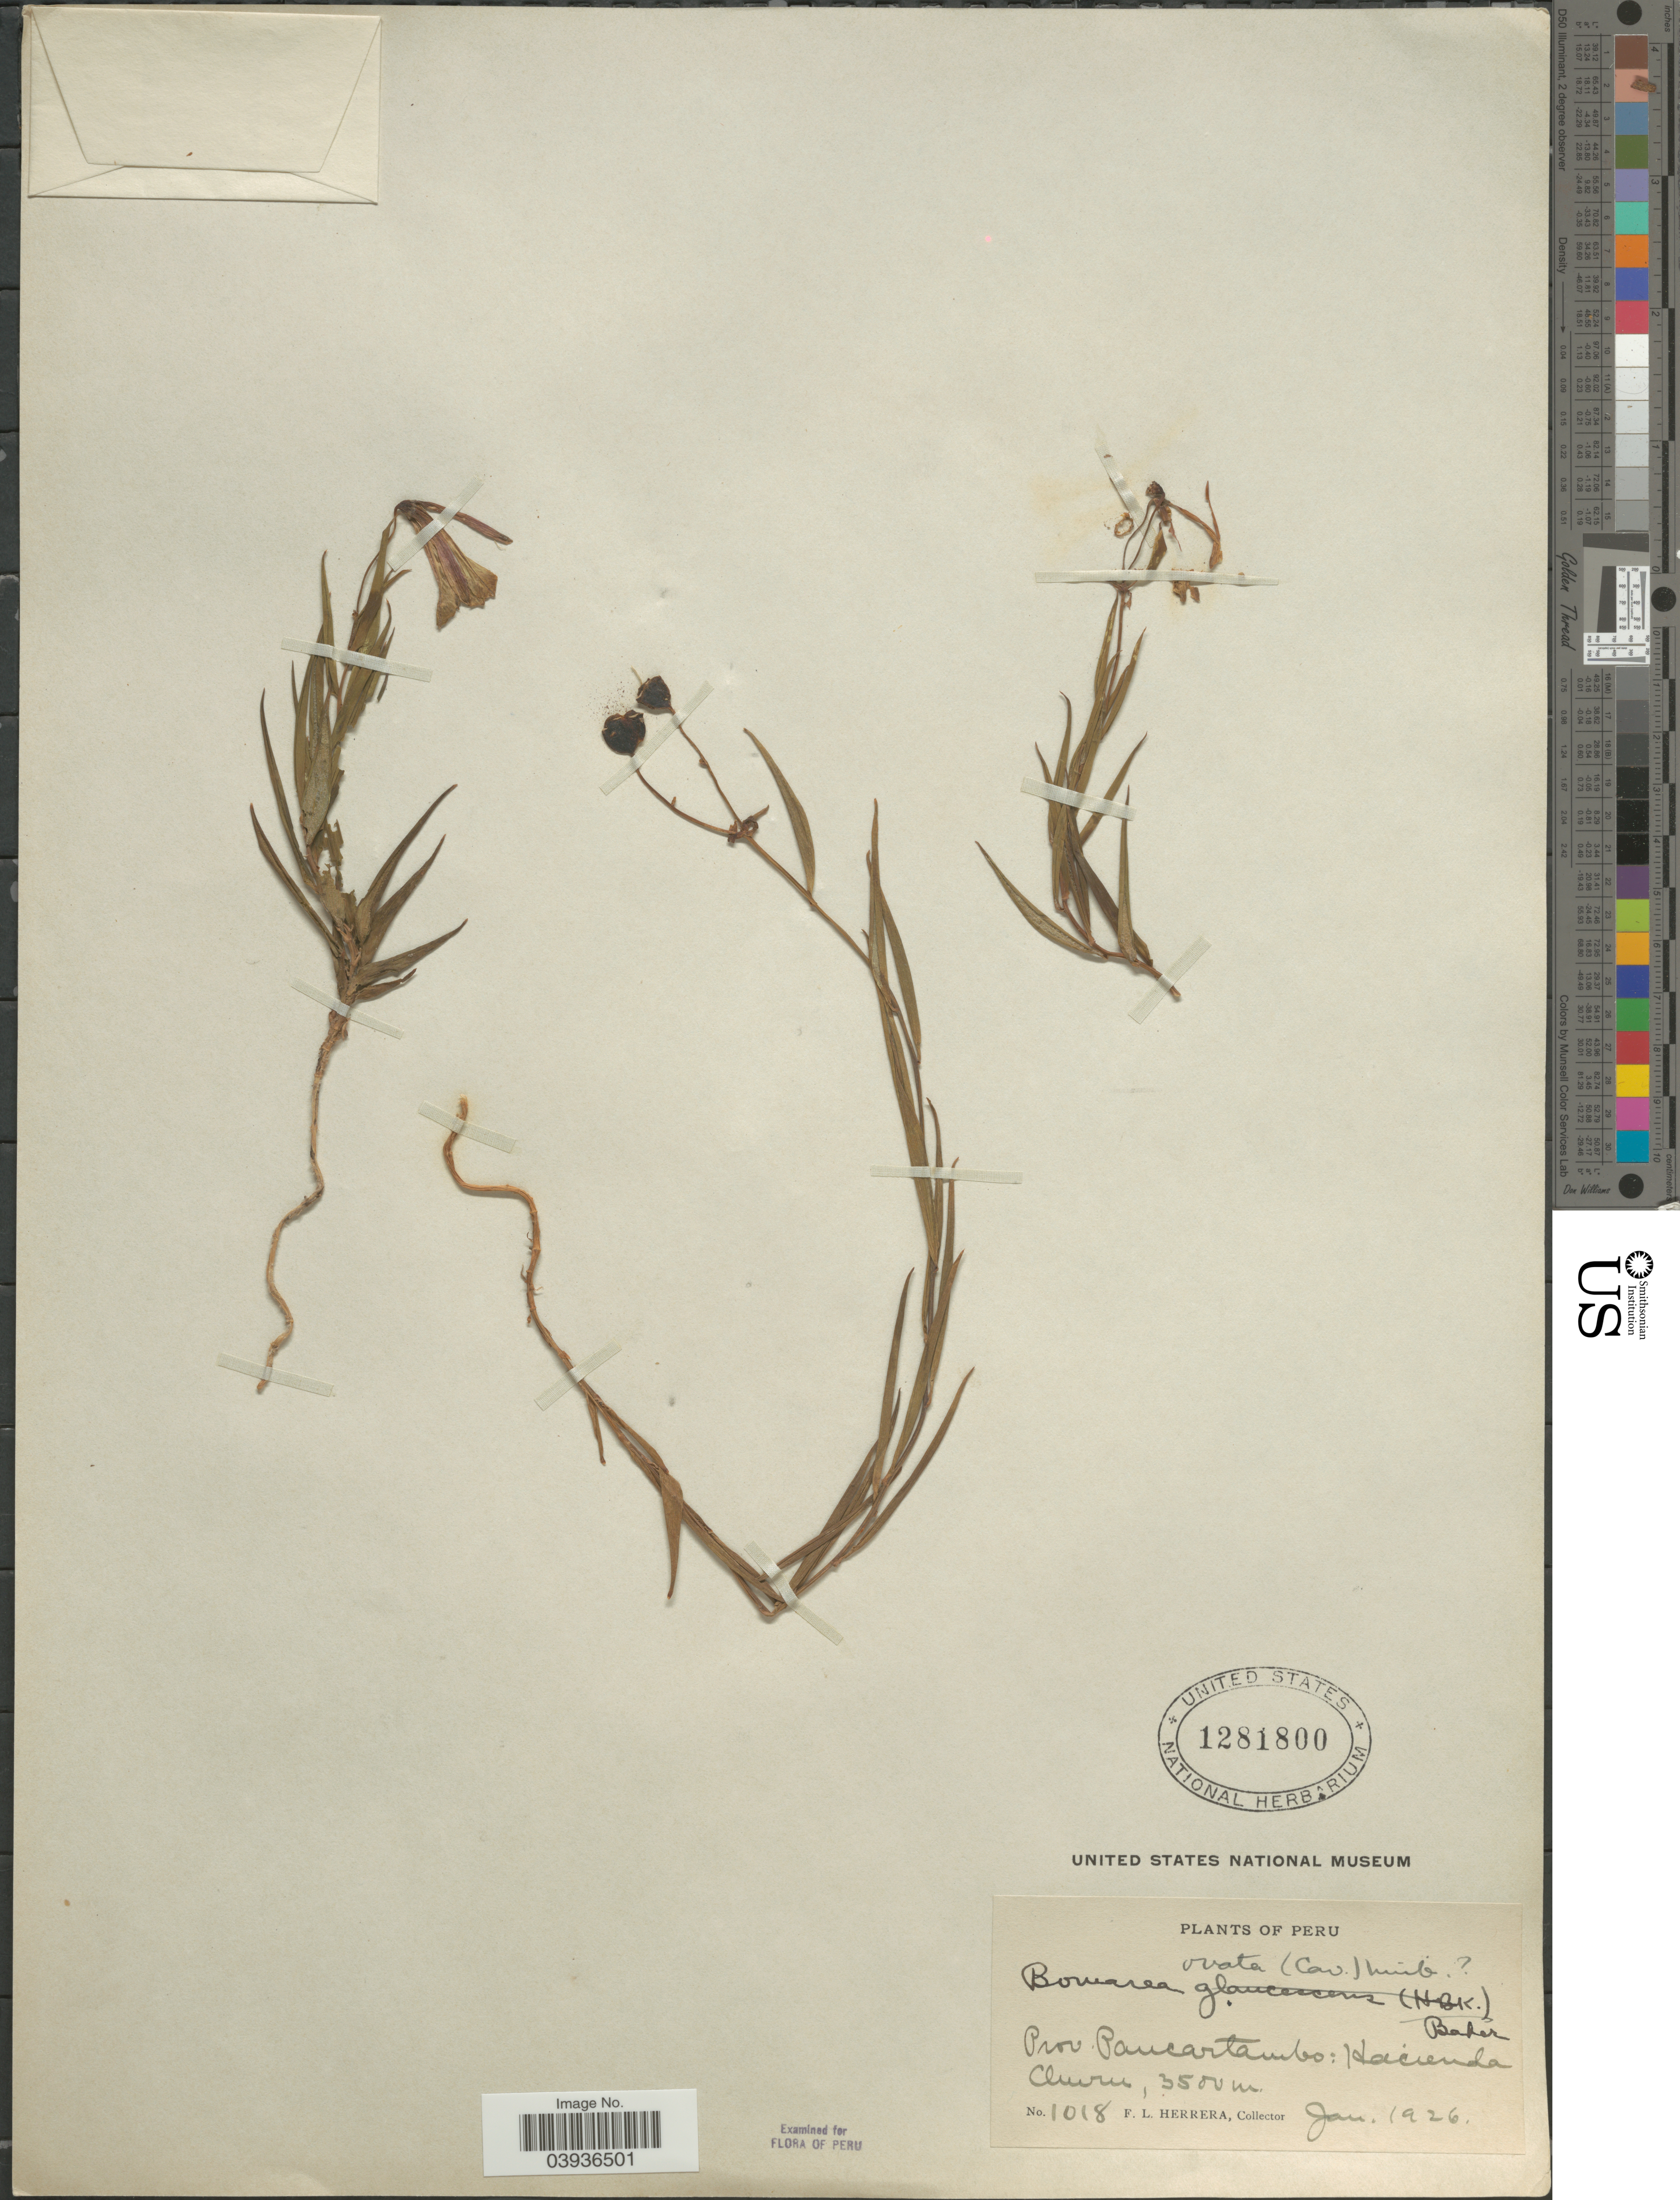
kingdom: Plantae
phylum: Tracheophyta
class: Liliopsida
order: Liliales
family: Alstroemeriaceae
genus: Bomarea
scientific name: Bomarea ovata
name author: (Cav.) Mirb.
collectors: F. L. Herrera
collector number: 1018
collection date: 1926-01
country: Peru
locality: Prov. Paucartambo: Hacienda Churu.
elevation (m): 3500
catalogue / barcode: US 1281800